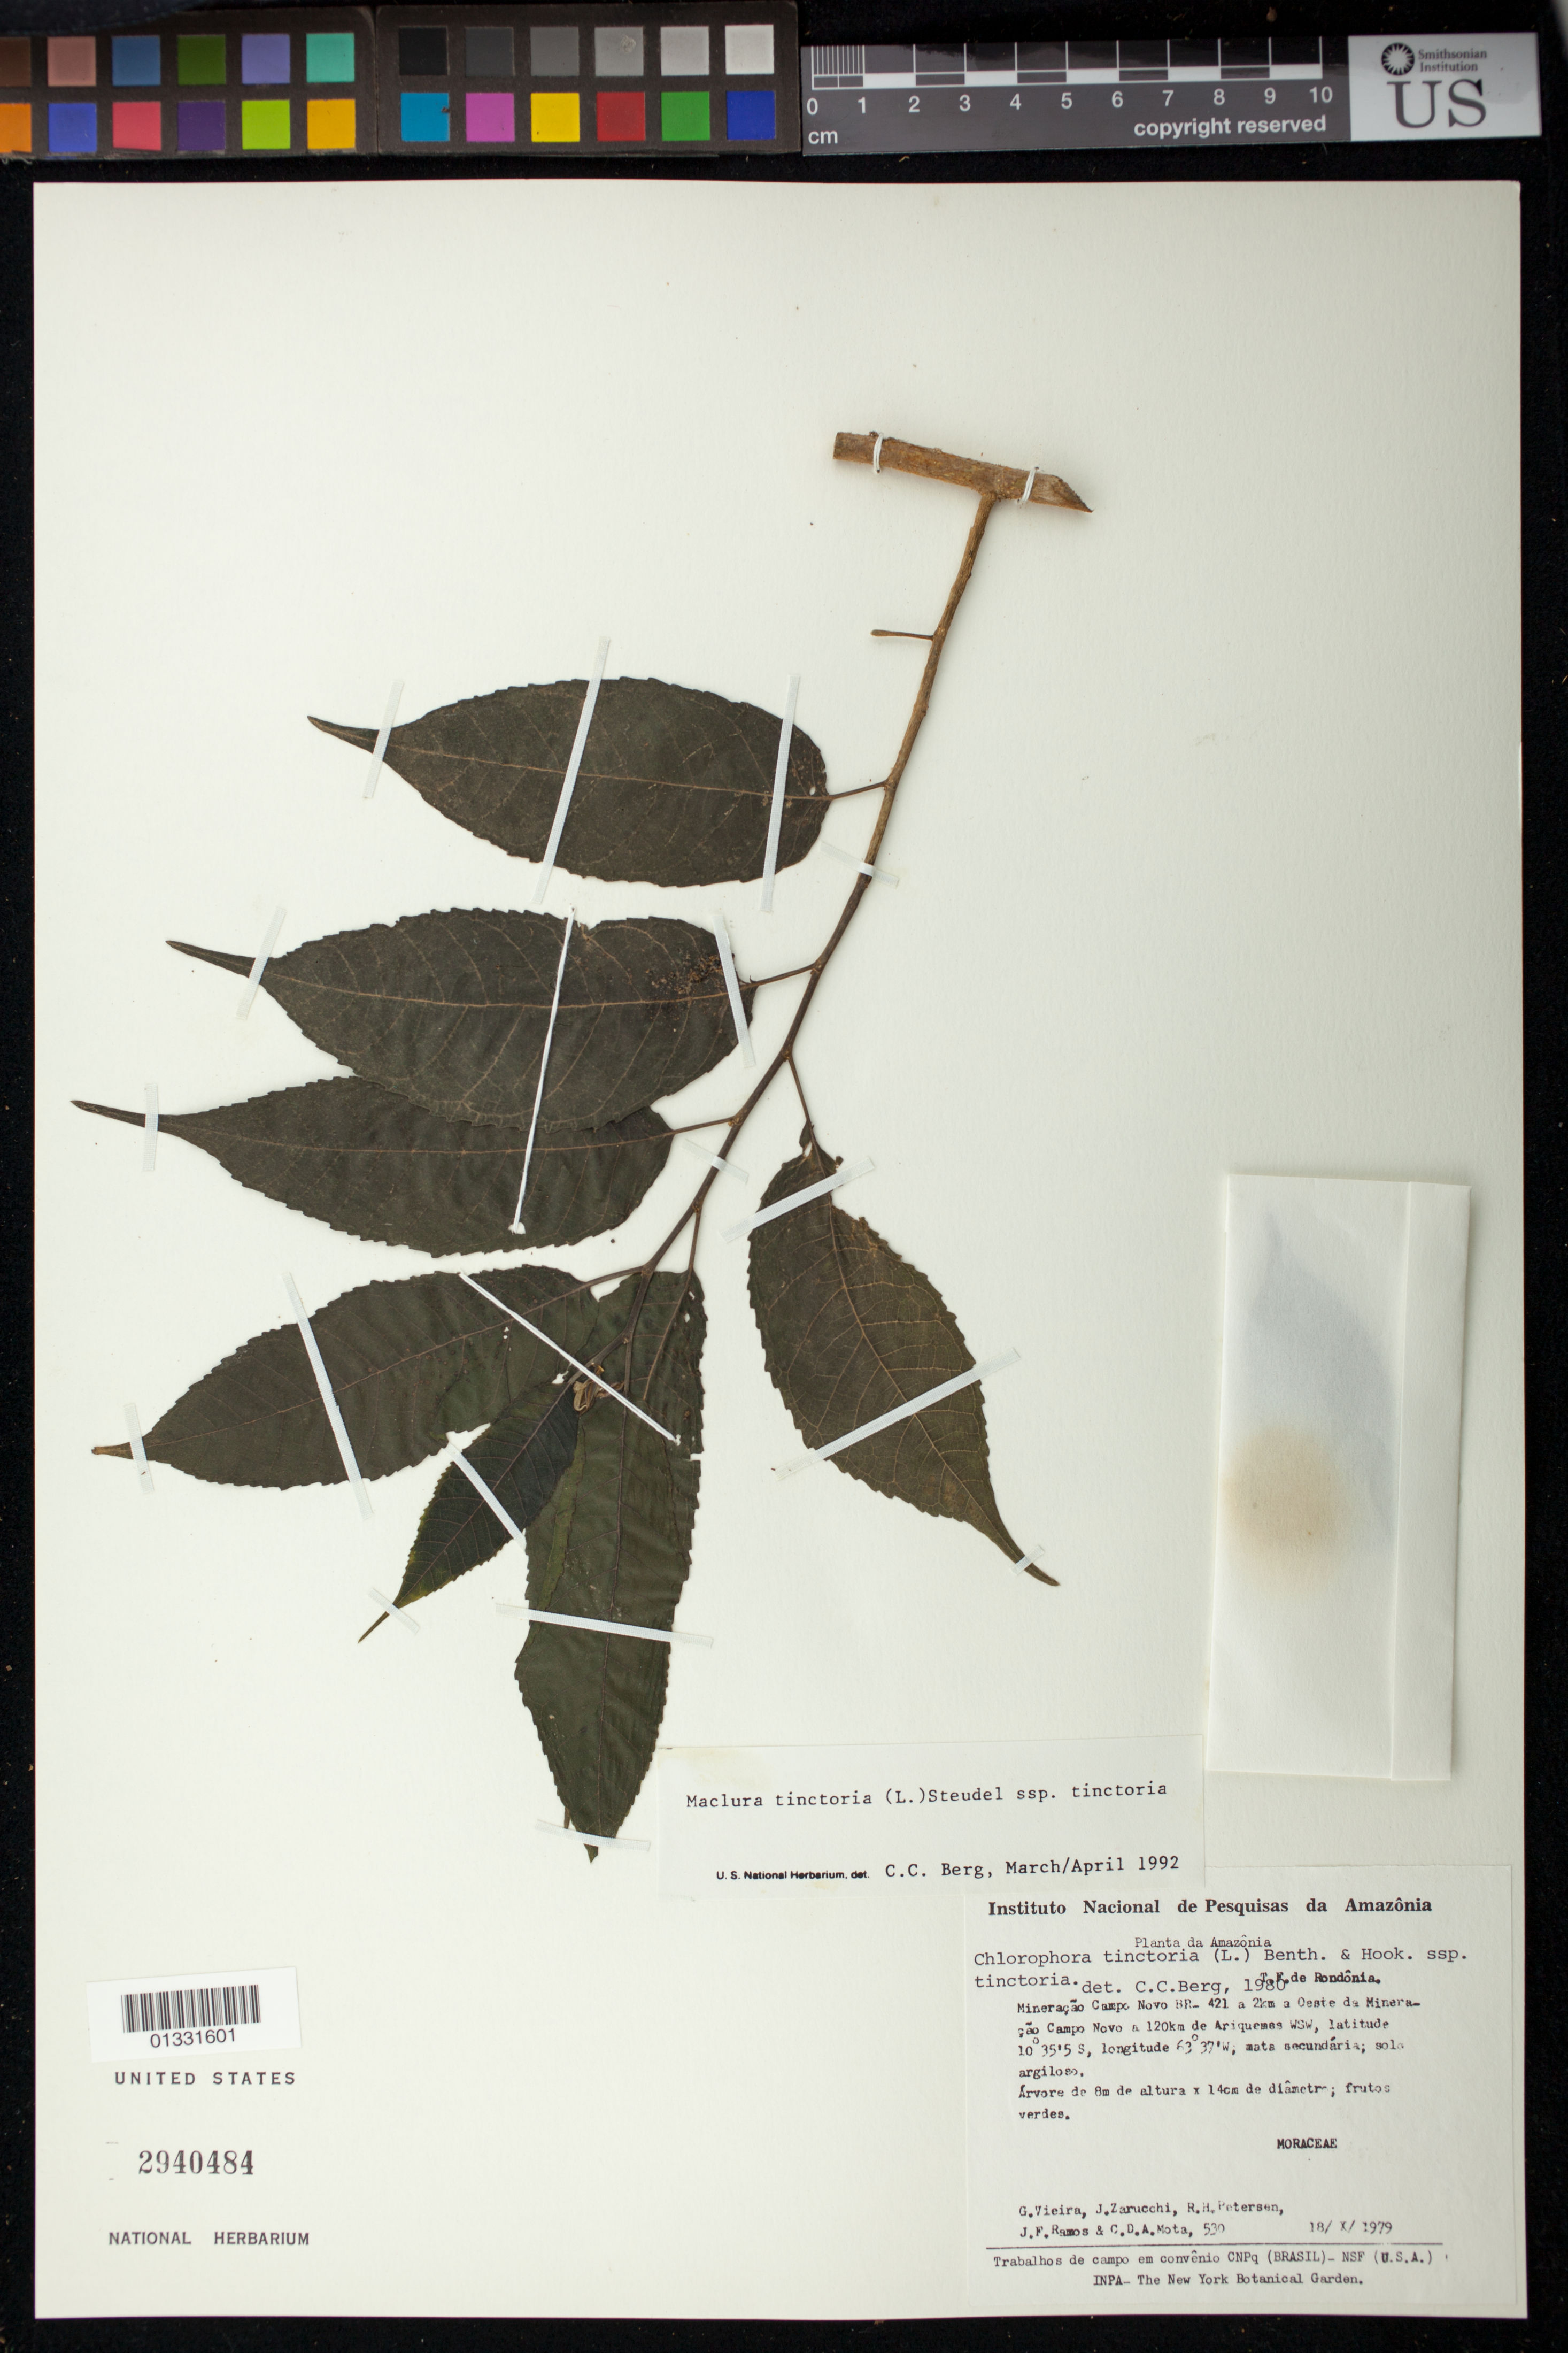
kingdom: Plantae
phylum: Tracheophyta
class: Magnoliopsida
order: Rosales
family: Moraceae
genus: Maclura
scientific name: Maclura tinctoria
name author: (L.) D. Don ex Steud.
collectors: M. G. Vieira, J. L. Zarucchi, R. H. Petersen, J. F. Ramos & C. D. A. Mota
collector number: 530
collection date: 1979-10-18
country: Brazil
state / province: Rondônia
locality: Mineração Campo Novo BR-421 a 2km a Oeste da Mineração Campo Novo a 120km de Ariquemes WSW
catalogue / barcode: US 2940484